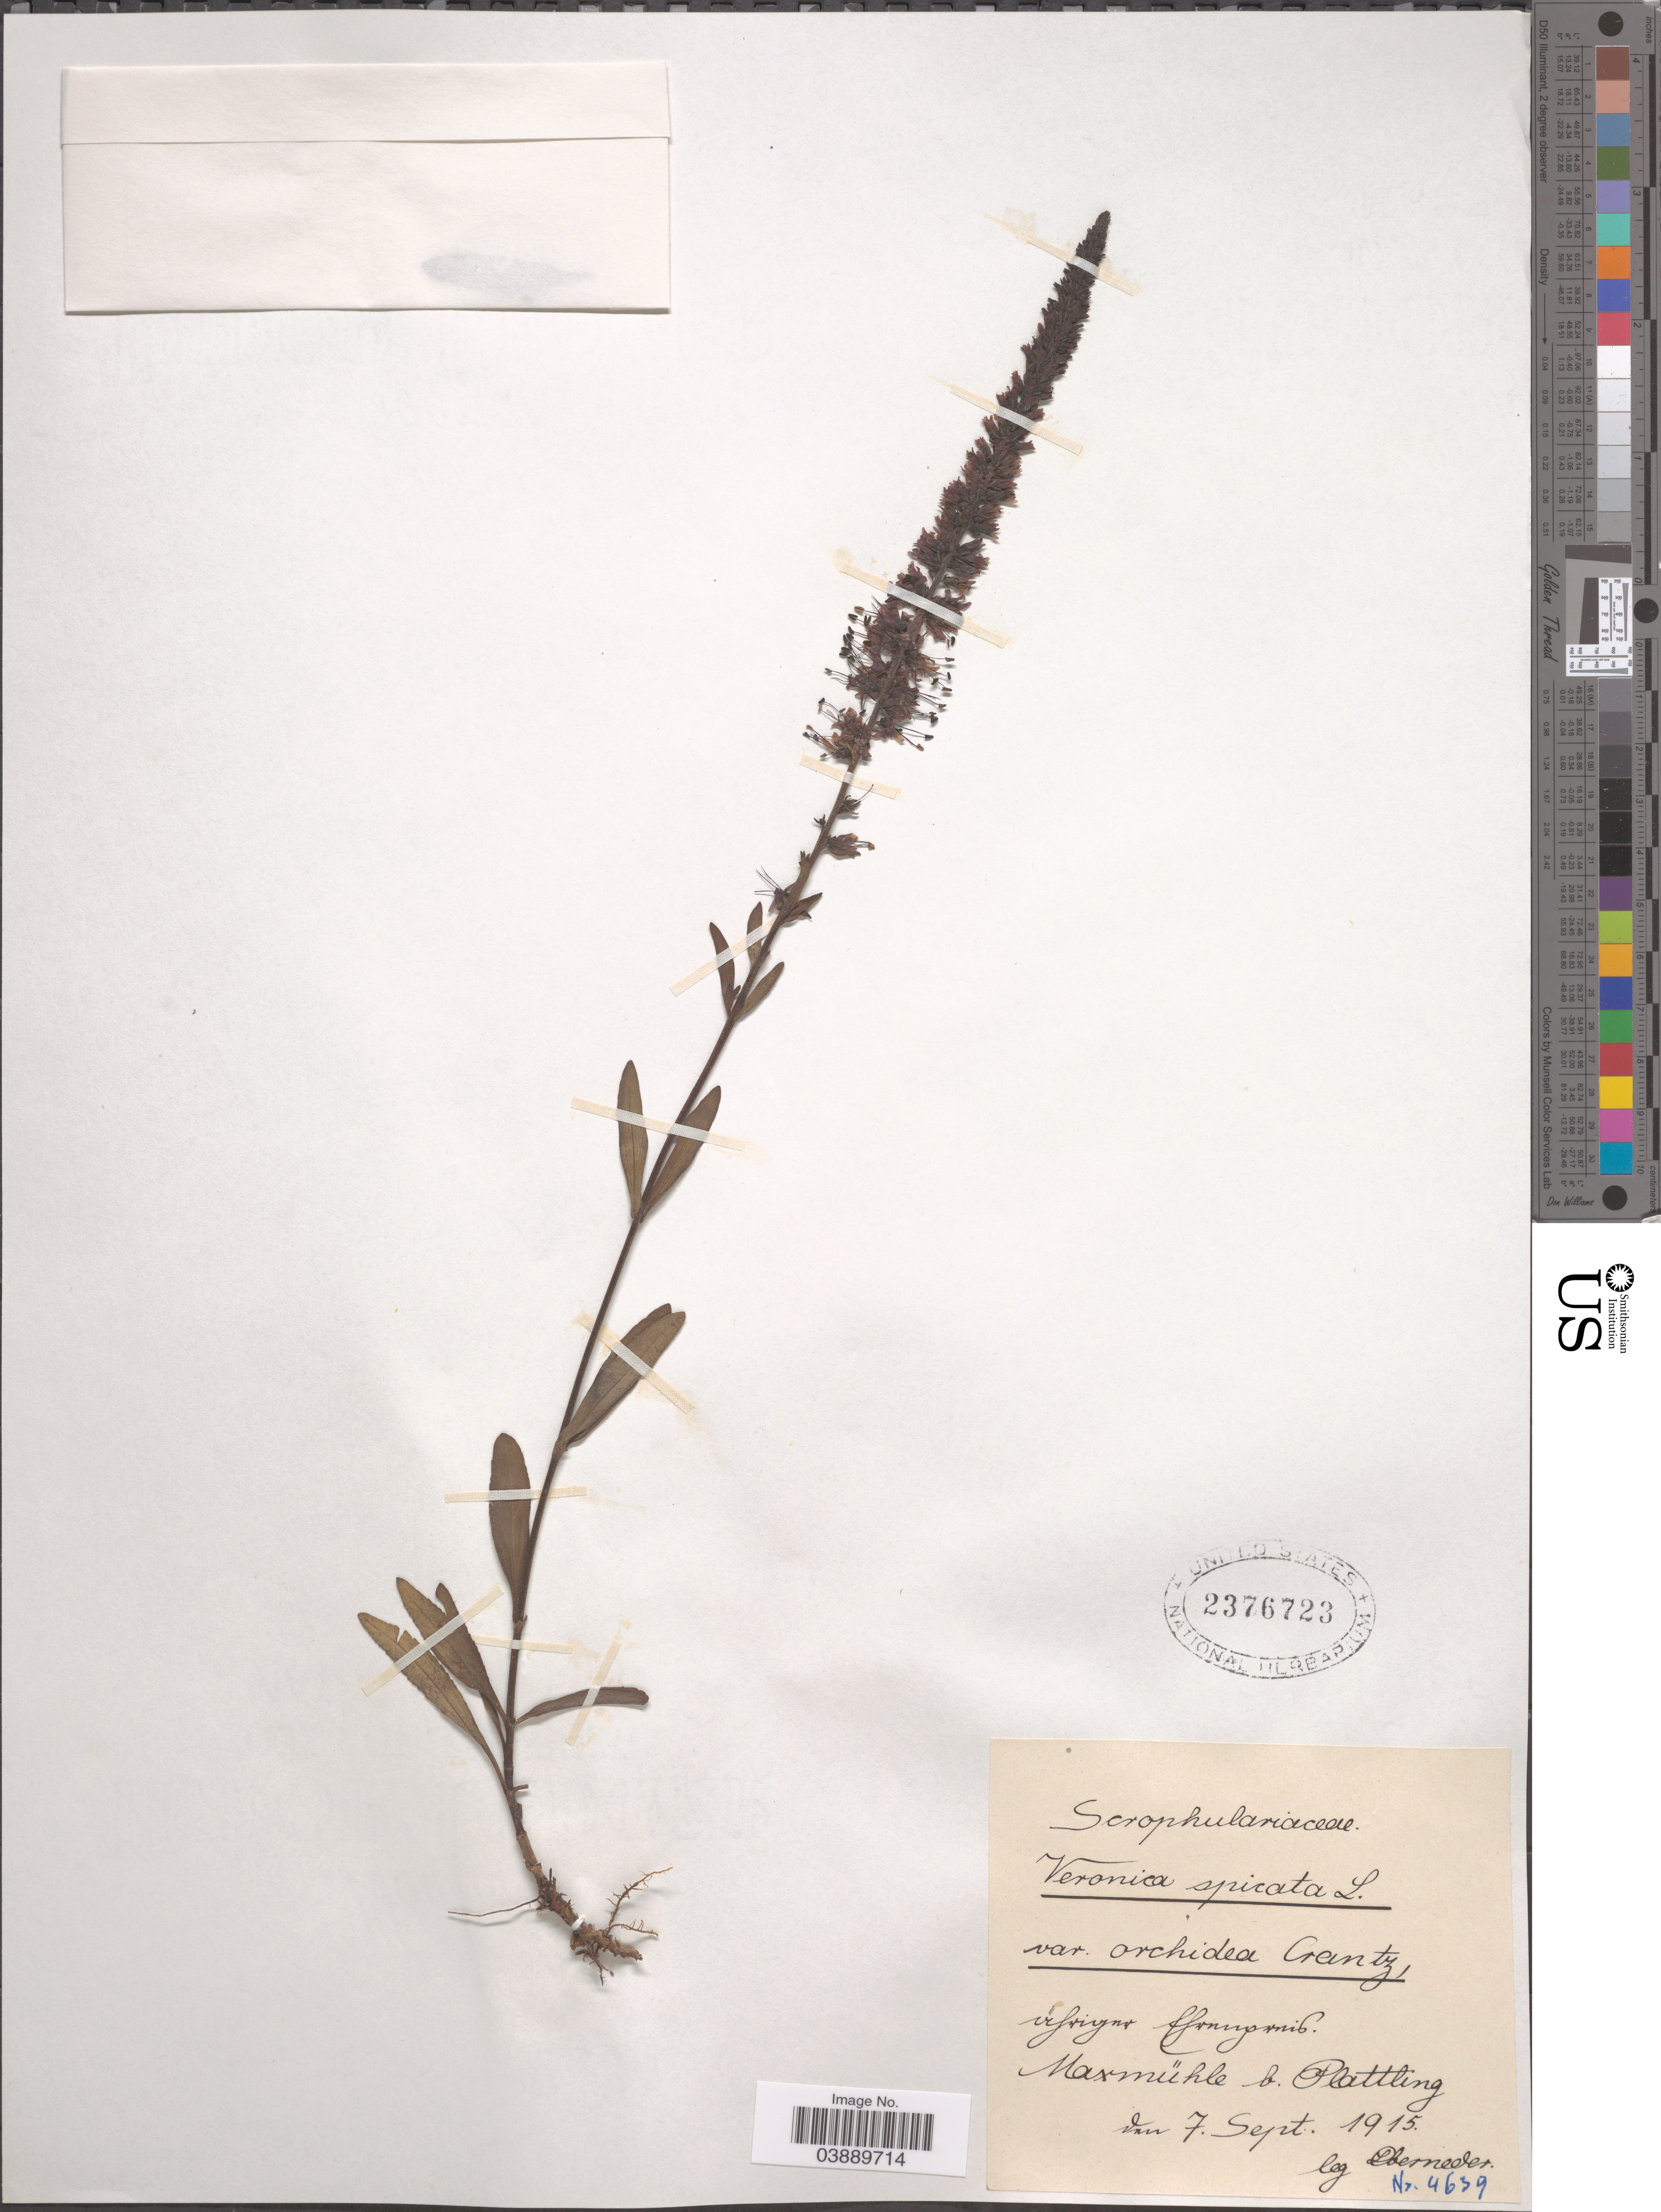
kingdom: Plantae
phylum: Tracheophyta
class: Magnoliopsida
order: Lamiales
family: Plantaginaceae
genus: Veronica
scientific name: Veronica spicata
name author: L.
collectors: -. Oberneder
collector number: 4639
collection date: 1915-09-07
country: Germany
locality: Maxműhle b. Plattling.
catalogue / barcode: US 2376723